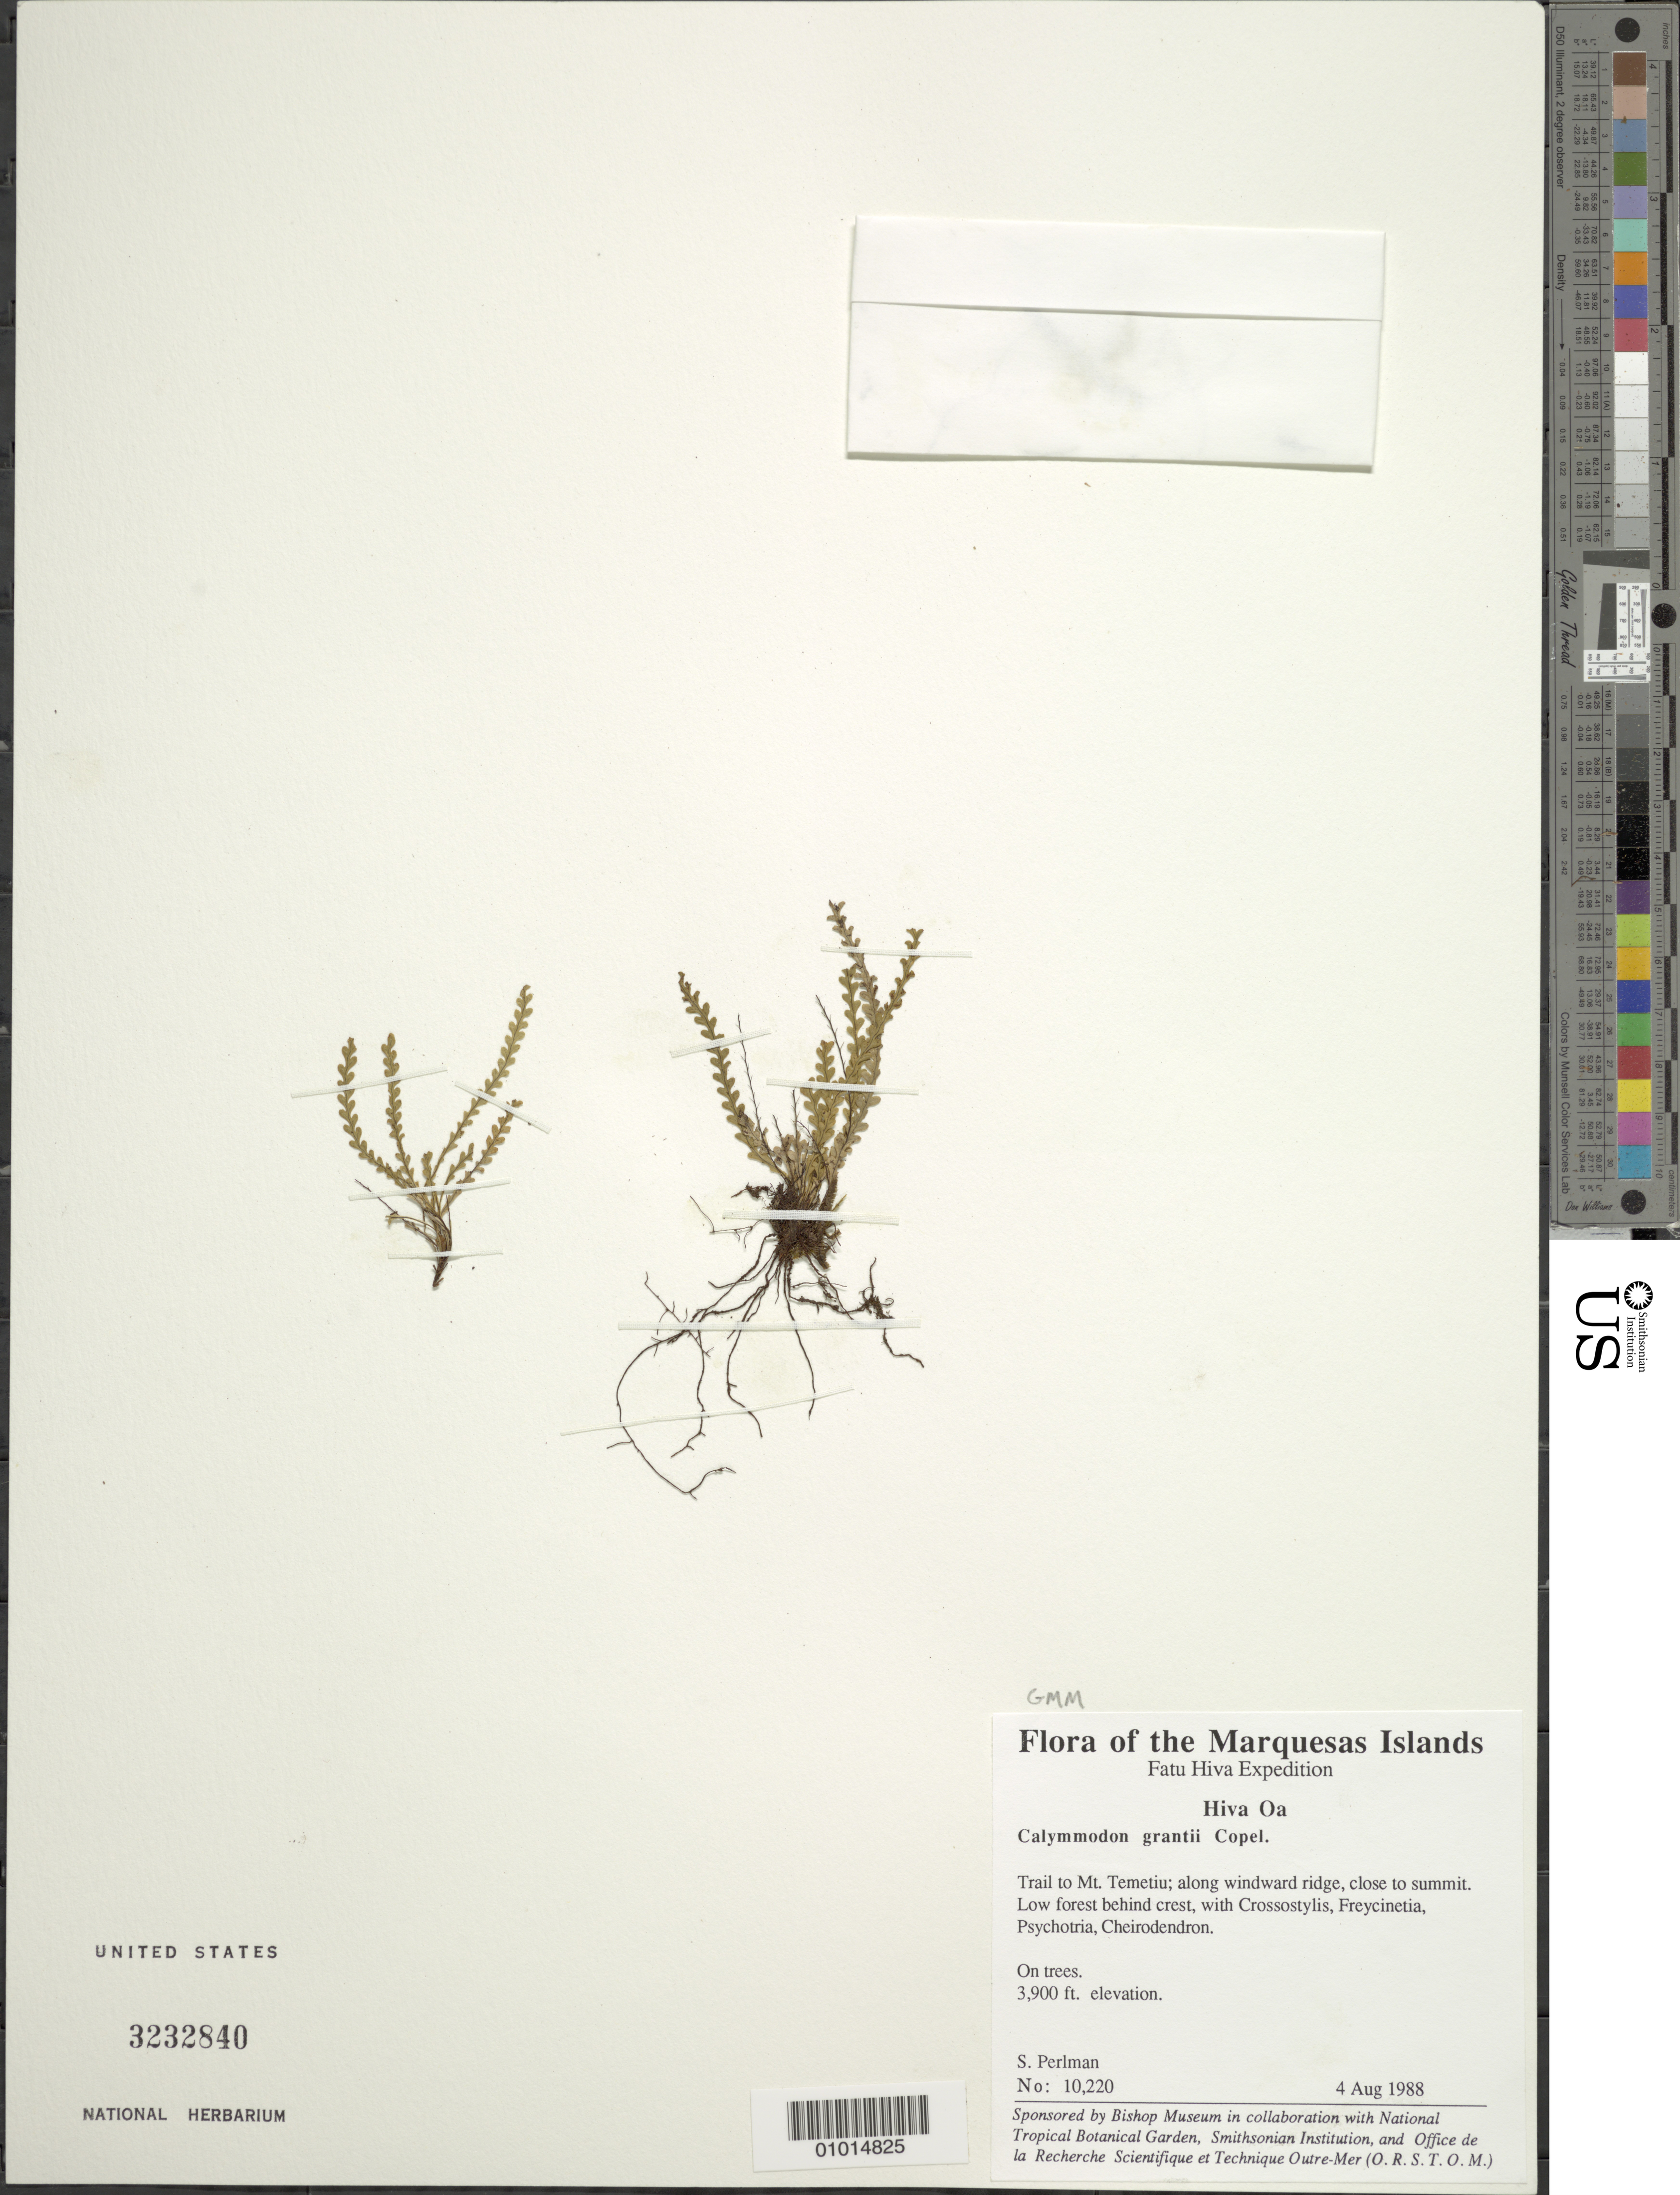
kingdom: Plantae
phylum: Tracheophyta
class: Polypodiopsida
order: Polypodiales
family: Polypodiaceae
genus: Calymmodon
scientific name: Calymmodon grantii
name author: Copel.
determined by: Wagner, W. L., (BOT), Smithsonian Institution - National Museum of Natural History (UNITED STATES)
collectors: S. P. Perlman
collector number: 10220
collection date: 1988-08-04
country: French Polynesia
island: Hiva Oa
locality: trail to Mt. Temetiu, along windward ridge, close to summit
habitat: Low forest behind crest; on trees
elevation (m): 1189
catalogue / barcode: US 3232840